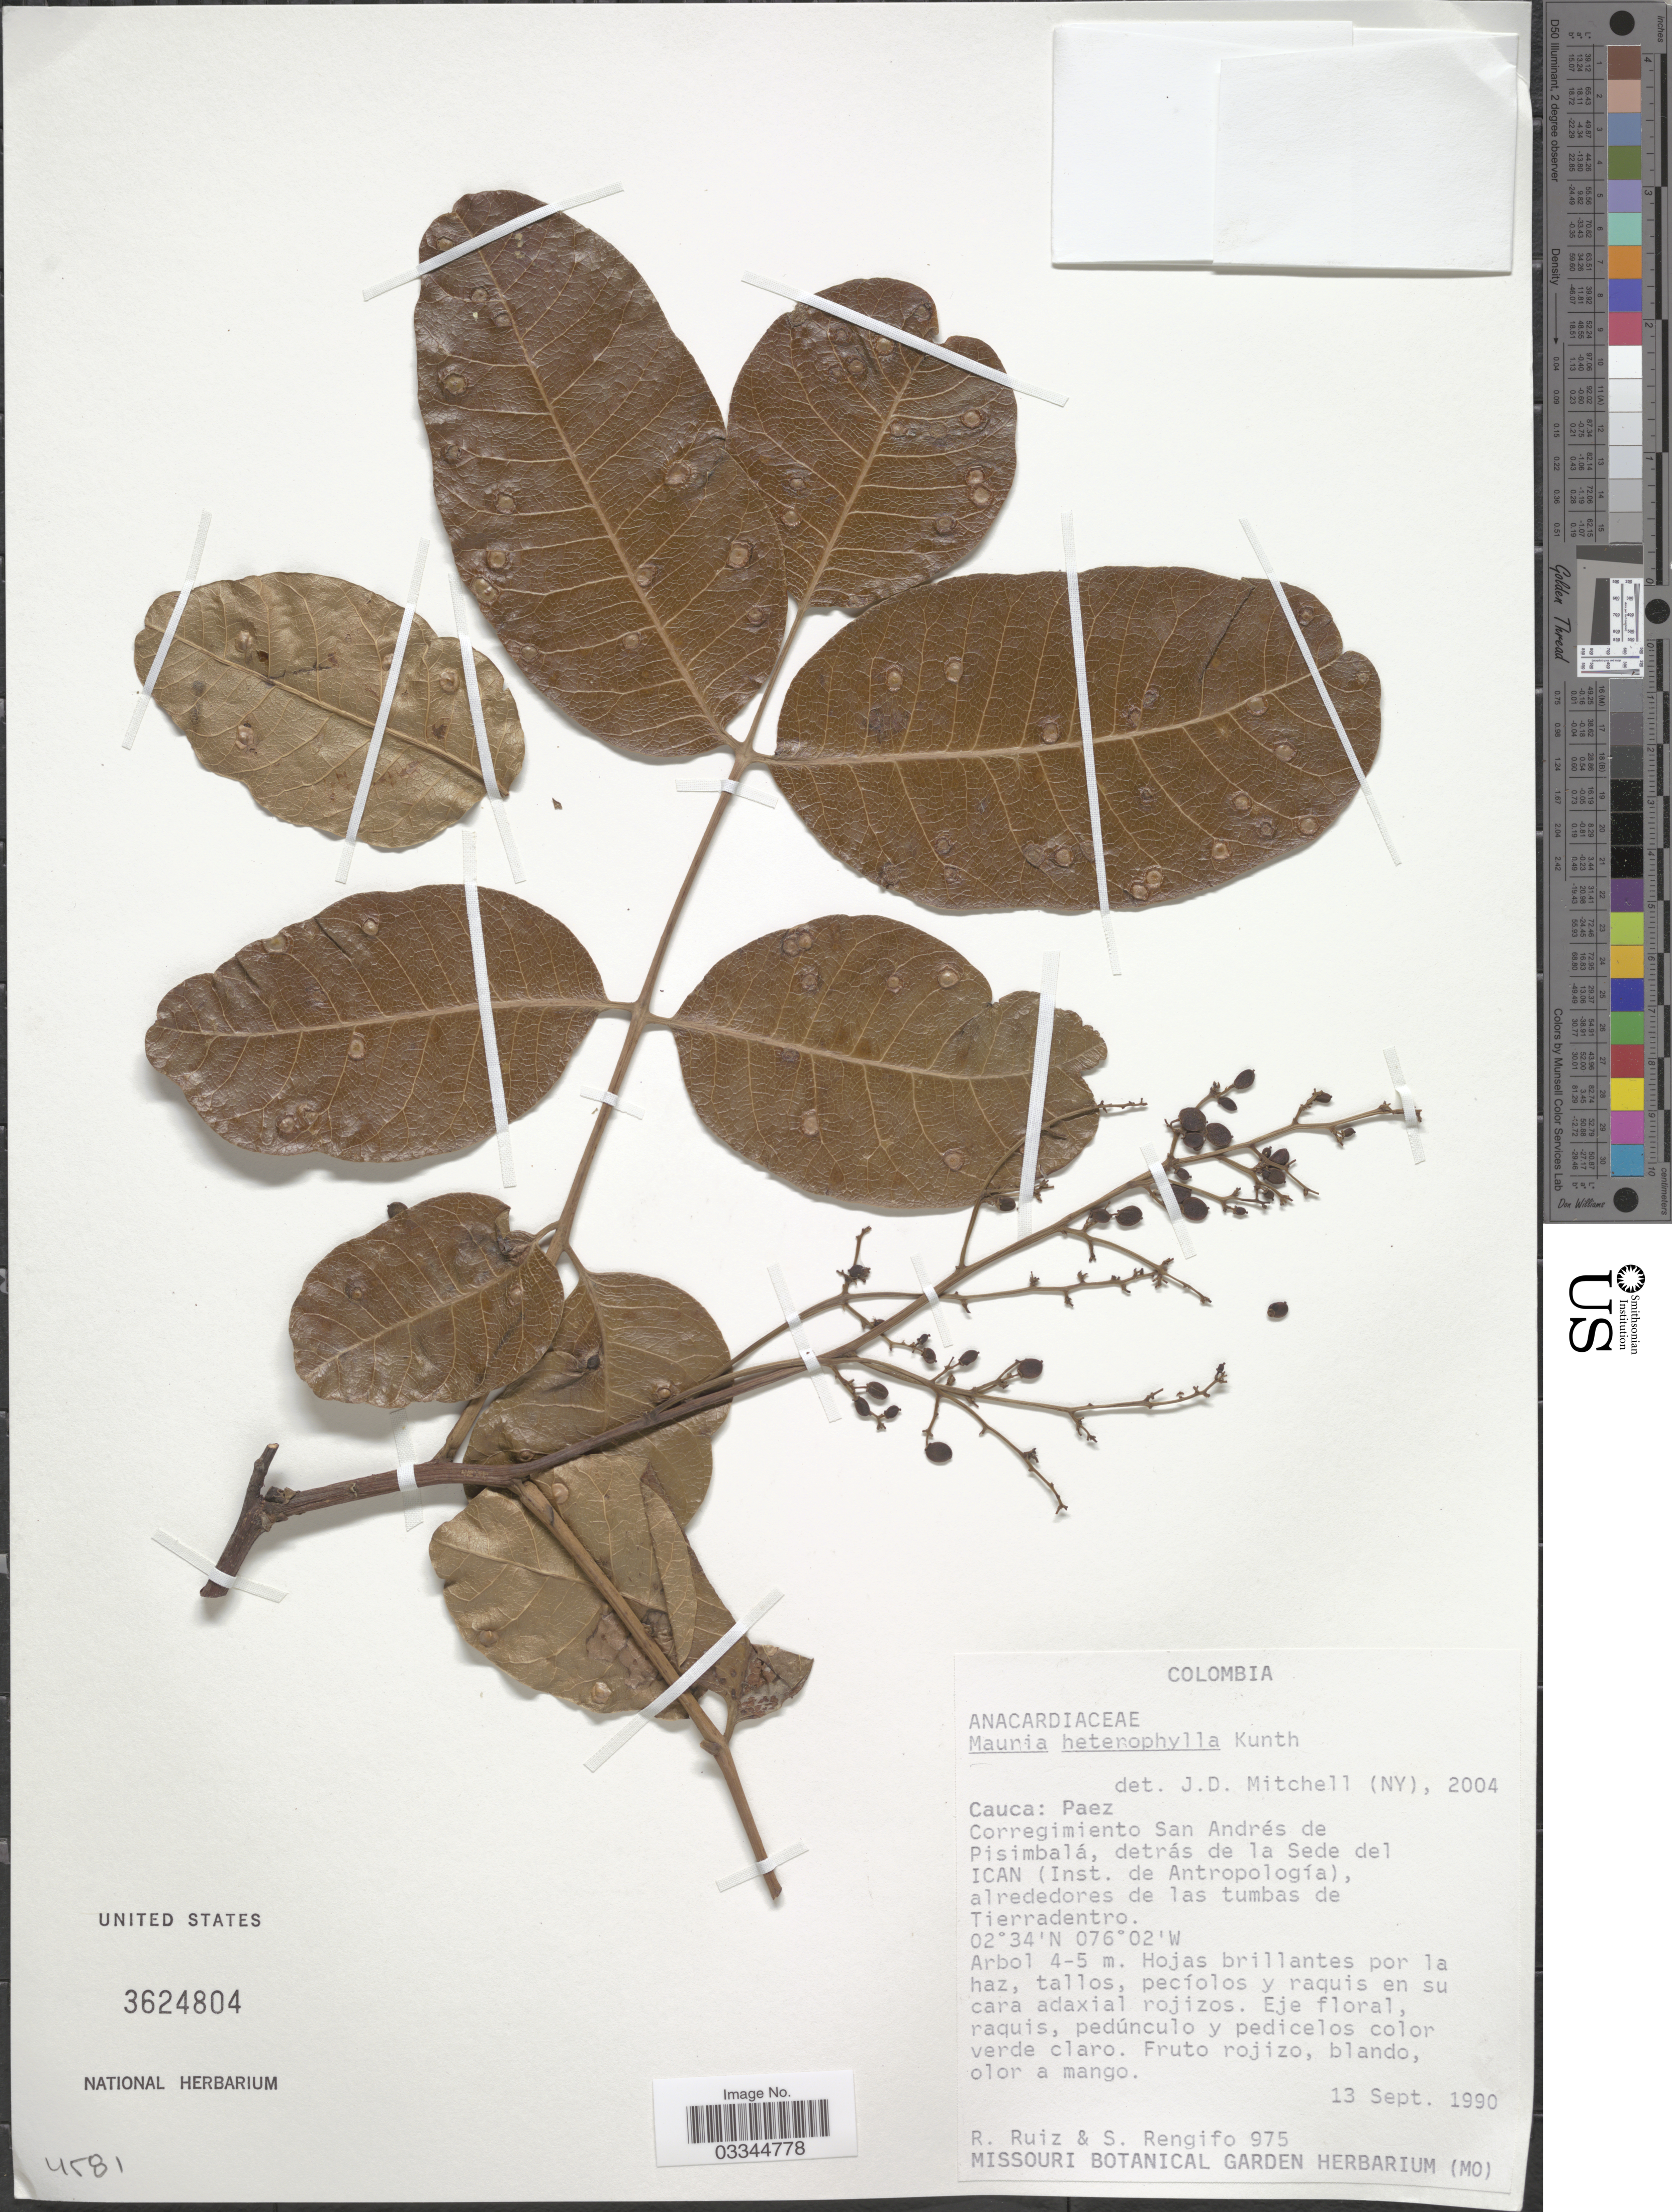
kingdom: Plantae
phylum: Tracheophyta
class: Magnoliopsida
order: Sapindales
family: Anacardiaceae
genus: Mauria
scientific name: Mauria heterophylla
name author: Kunth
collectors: R. Ruiz & S. Rengifo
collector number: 975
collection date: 1990-09-13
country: Colombia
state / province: Cauca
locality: Paez, Corregimiento San Andrés de Pisimbalá, detrás de la Sede del ICAN (Inst. de Antropología), alrededores de las tumbas de Tierradentro.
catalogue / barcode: US 3624804